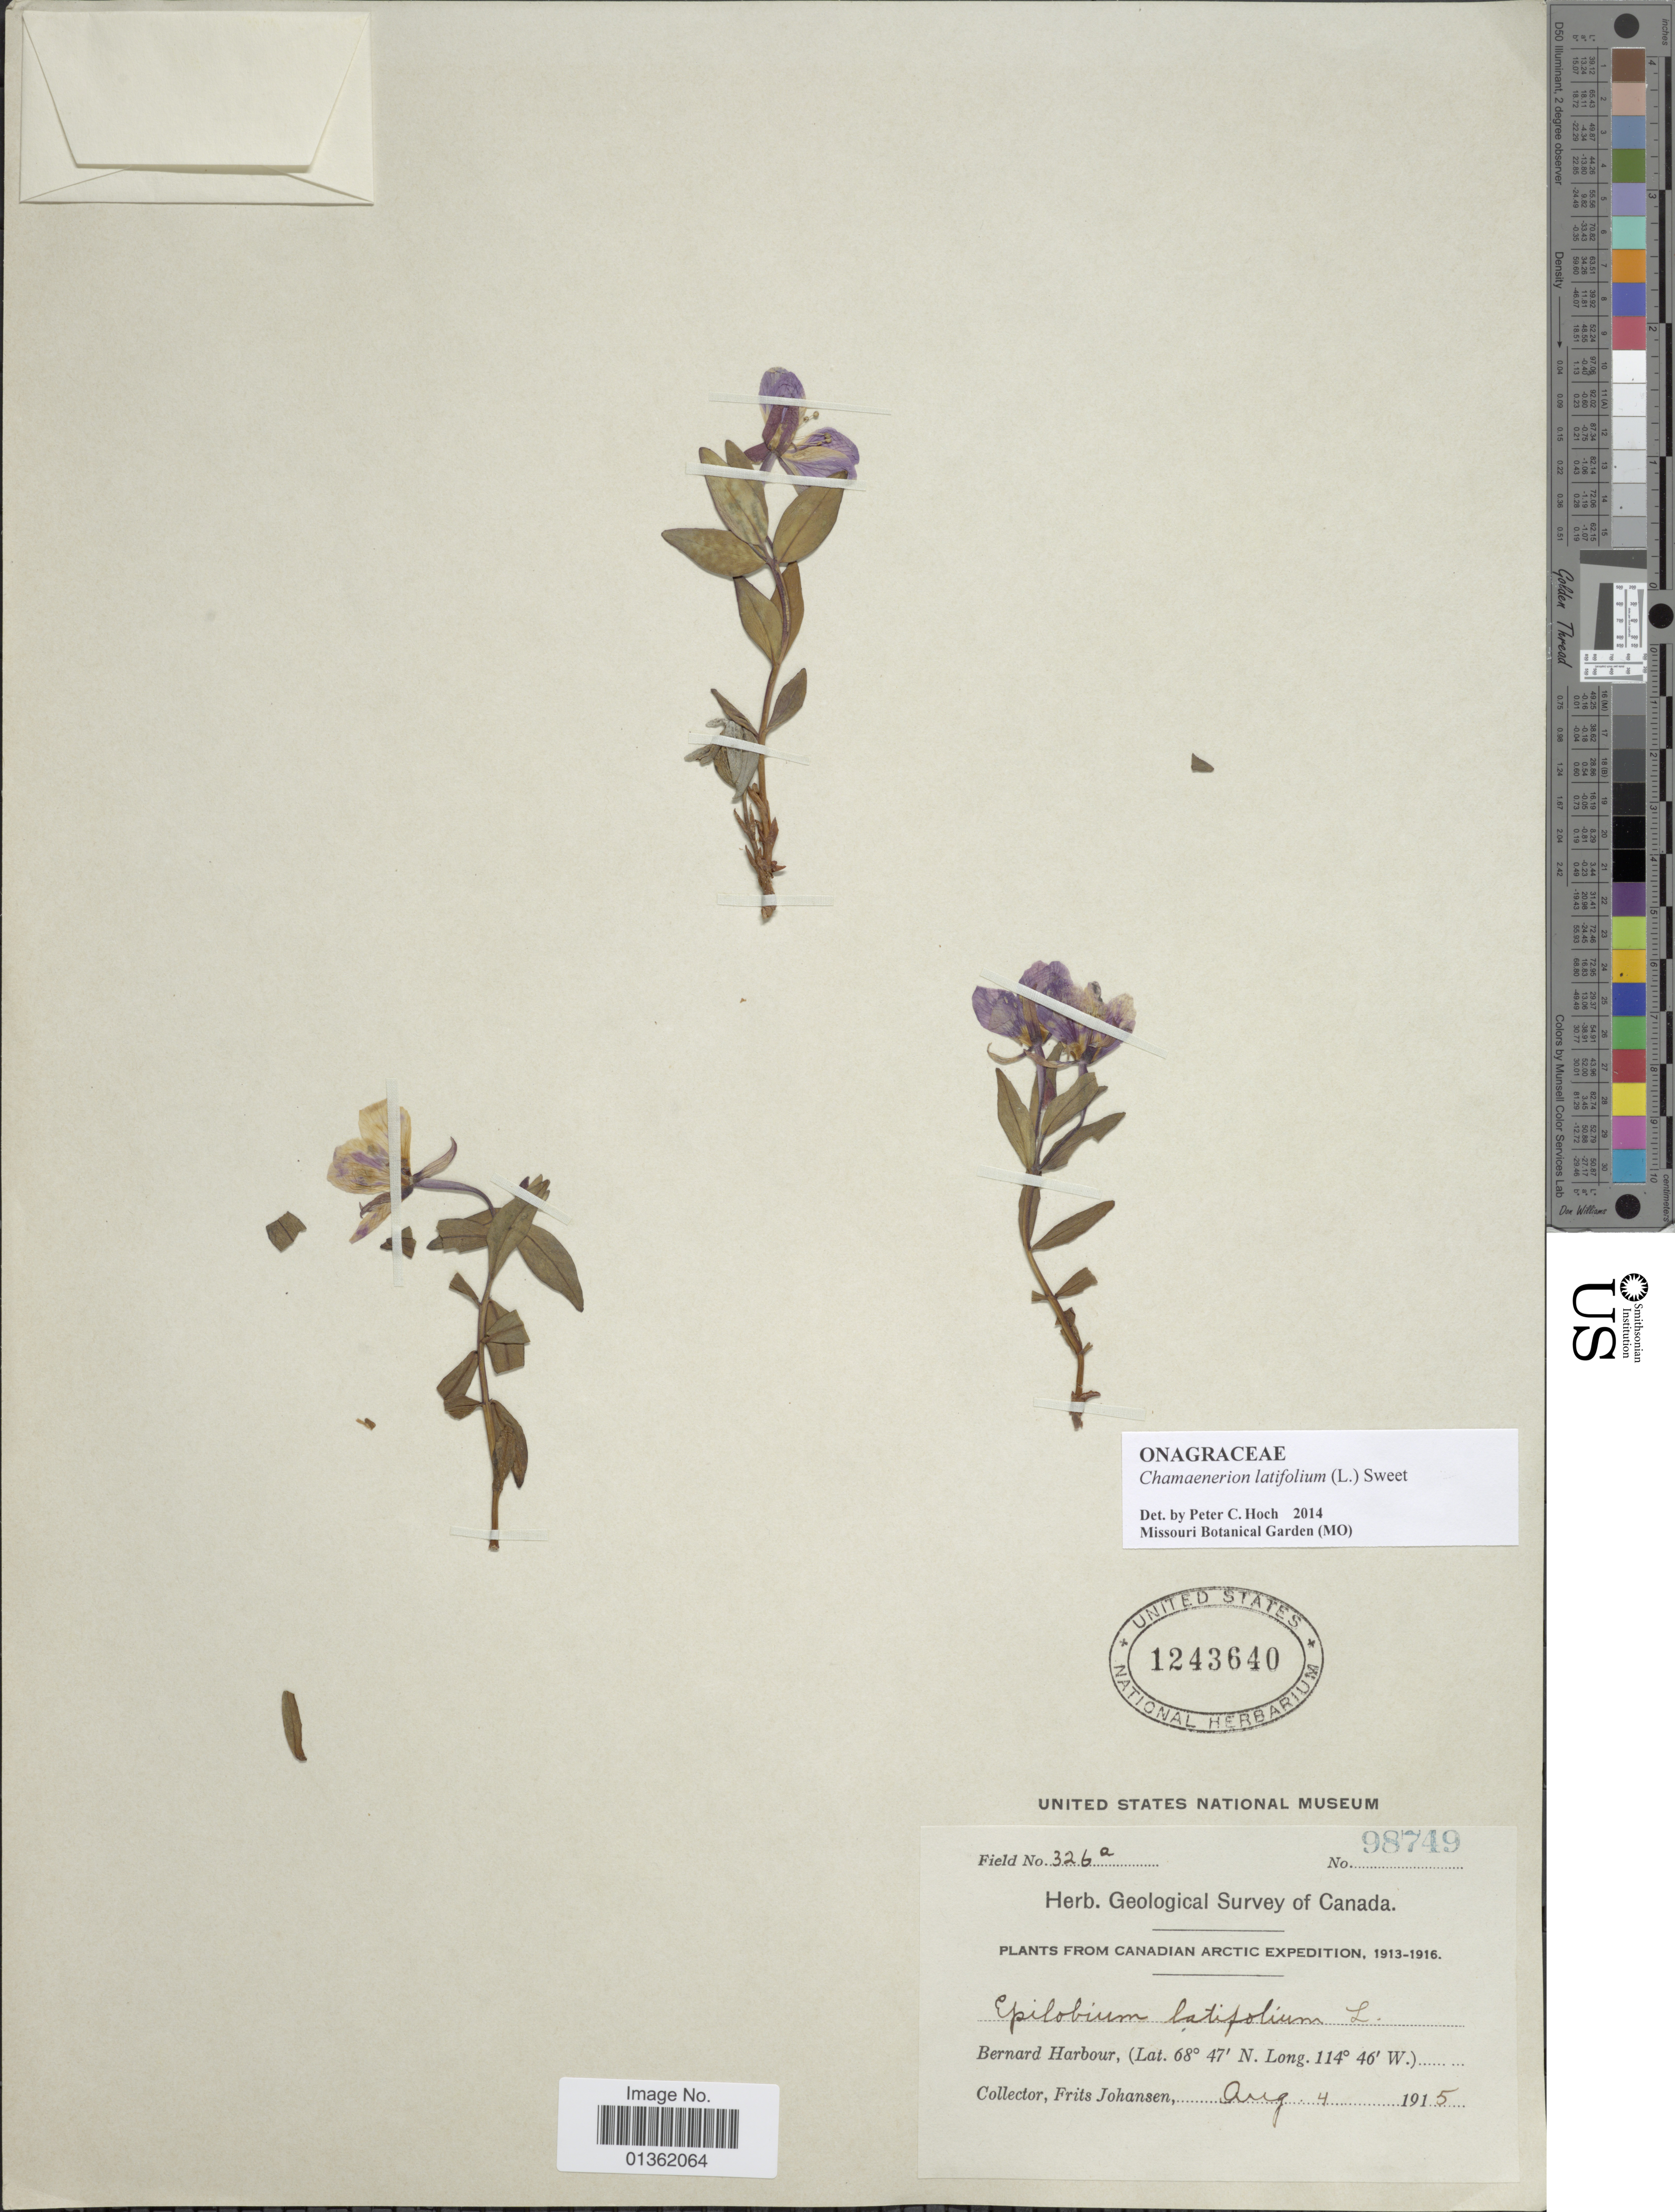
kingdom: Plantae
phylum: Tracheophyta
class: Magnoliopsida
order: Myrtales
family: Onagraceae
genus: Chamaenerion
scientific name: Chamaenerion latifolium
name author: (L.) Th. Fr. & Lange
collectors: F. Johansen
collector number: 98749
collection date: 1915-08-04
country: Canada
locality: Bernard Harbour.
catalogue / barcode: US 1243640